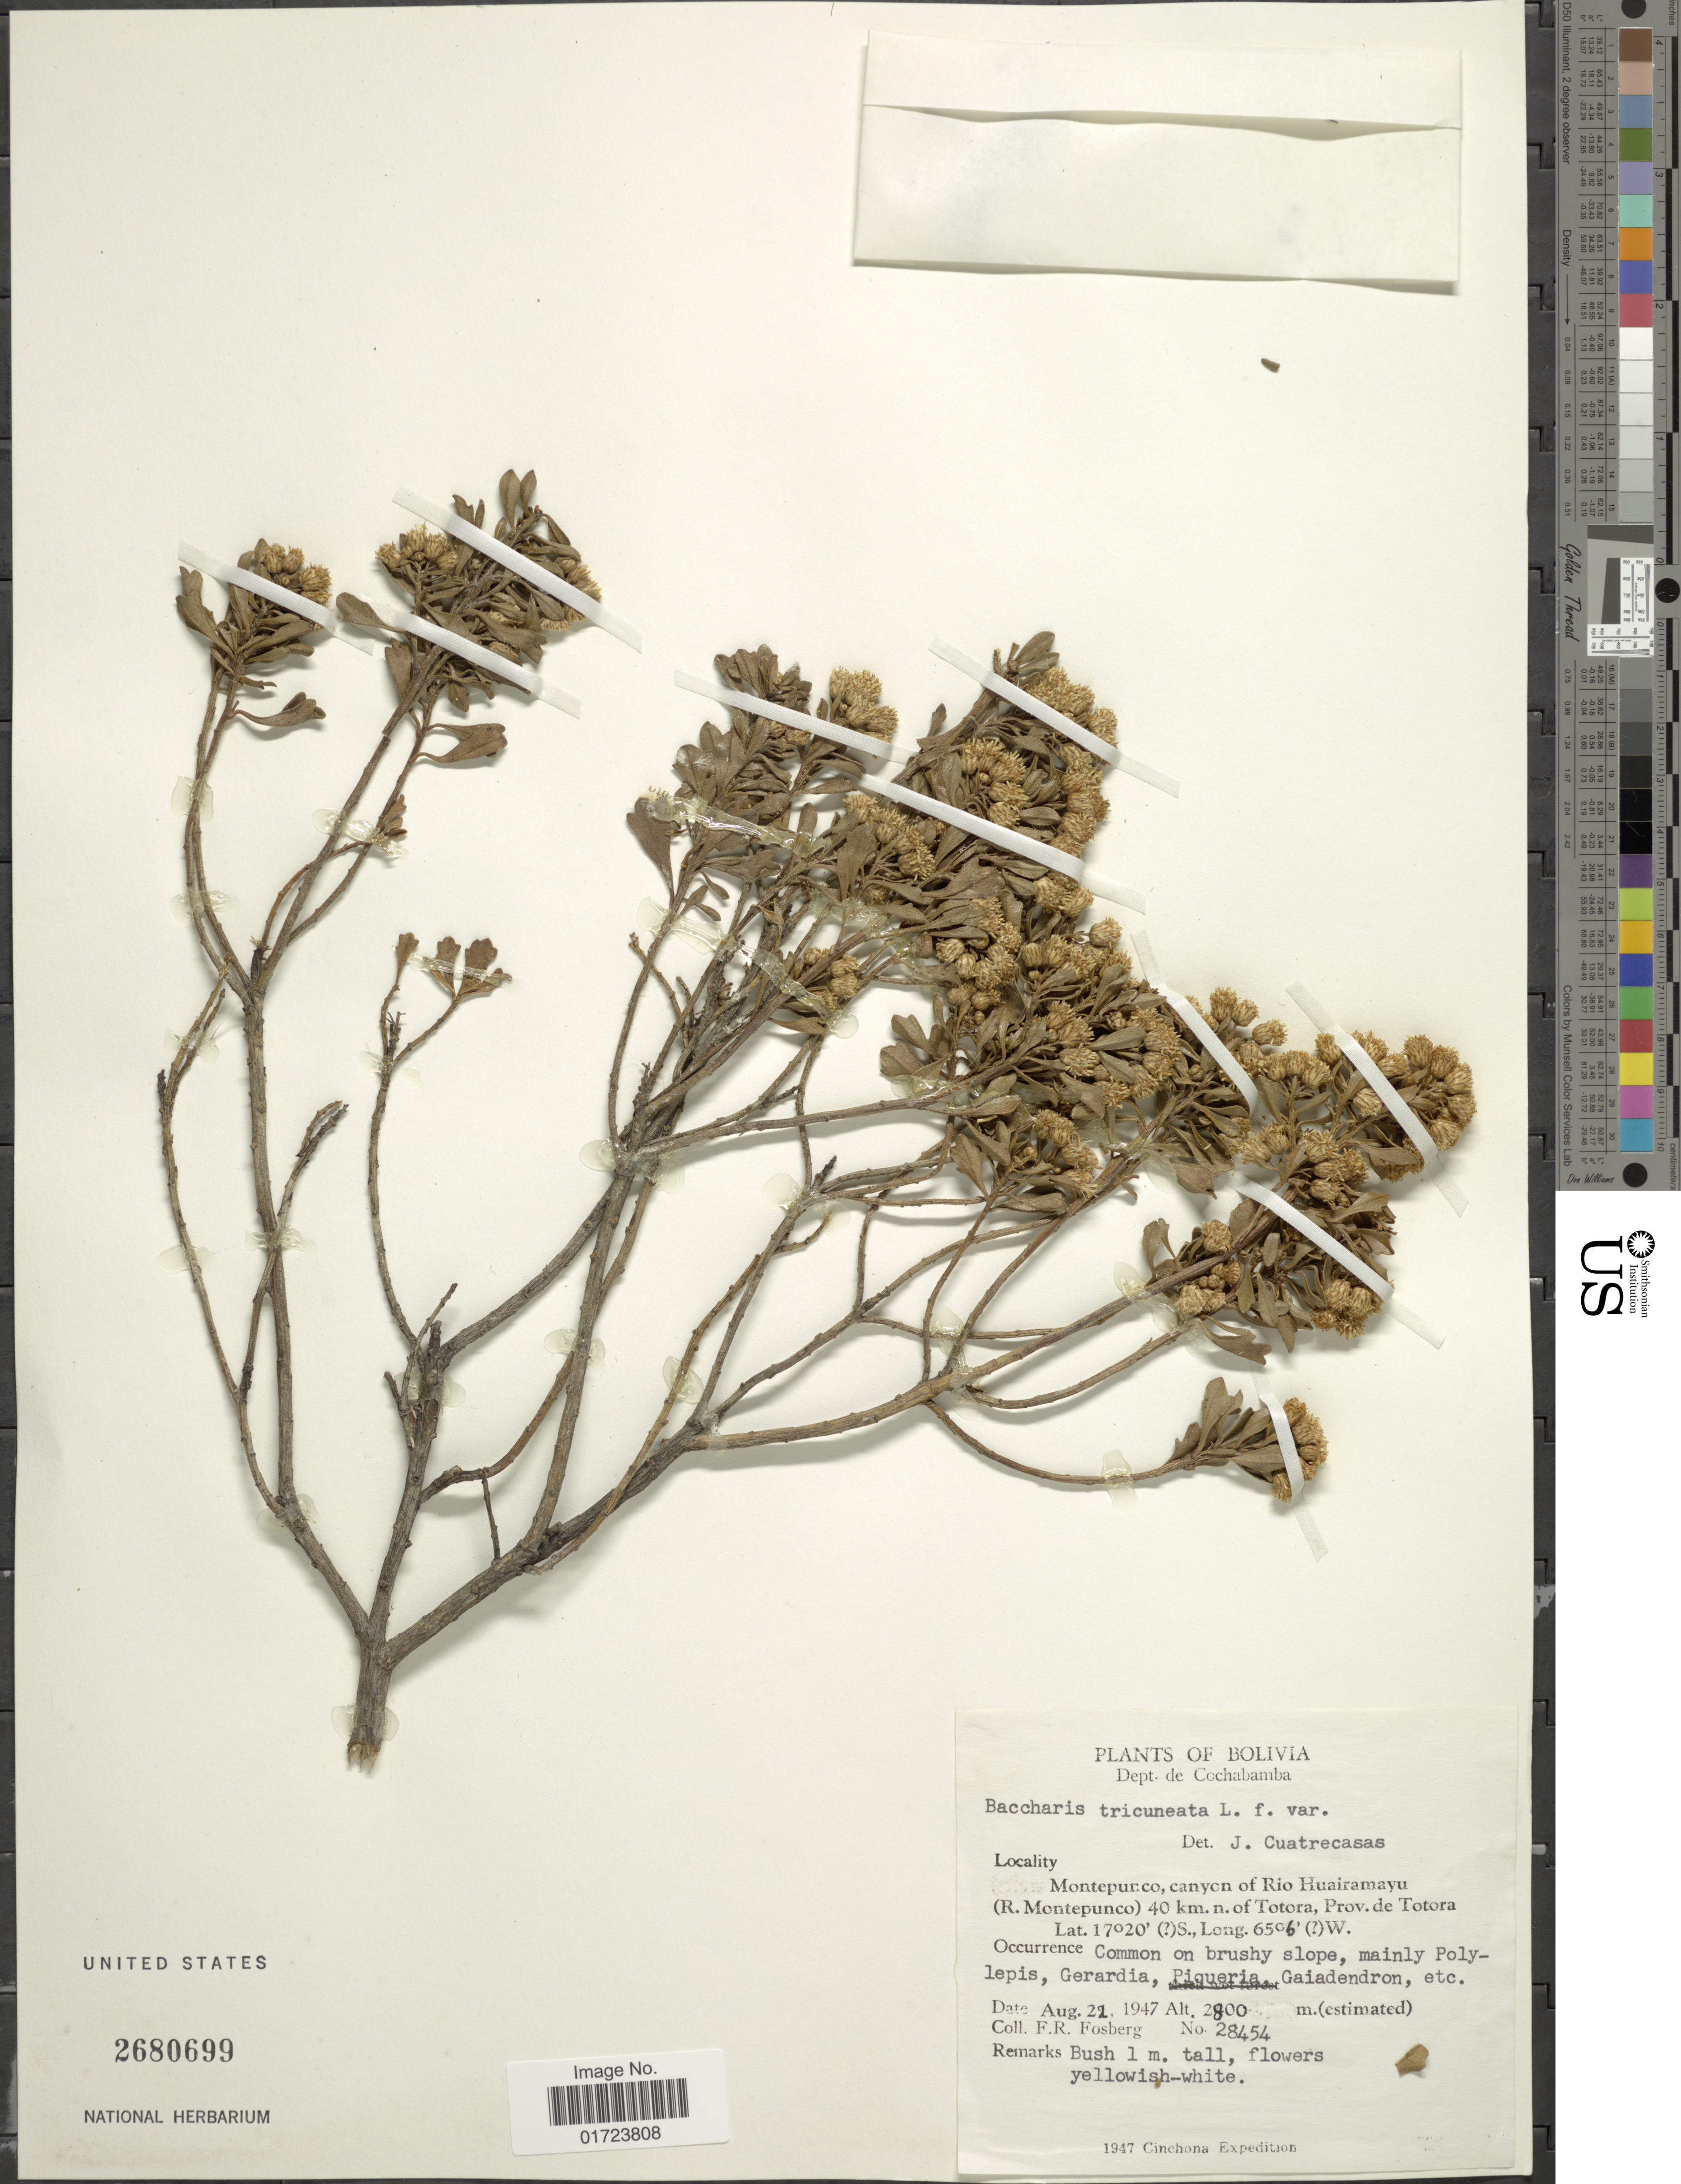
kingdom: Plantae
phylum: Tracheophyta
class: Magnoliopsida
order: Asterales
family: Asteraceae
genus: Baccharis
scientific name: Baccharis tricuneata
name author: (L. f.) Pers.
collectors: F. R. Fosberg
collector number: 28454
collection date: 1947-08-21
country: Bolivia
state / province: Cochabamba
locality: Dept. de Cochabamba. Montepunco, canyon of Rio Huairamayu (R. Montepunco) 40 km. n. of Totora, Prov. de Totora.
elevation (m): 2800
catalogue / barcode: US 2680699